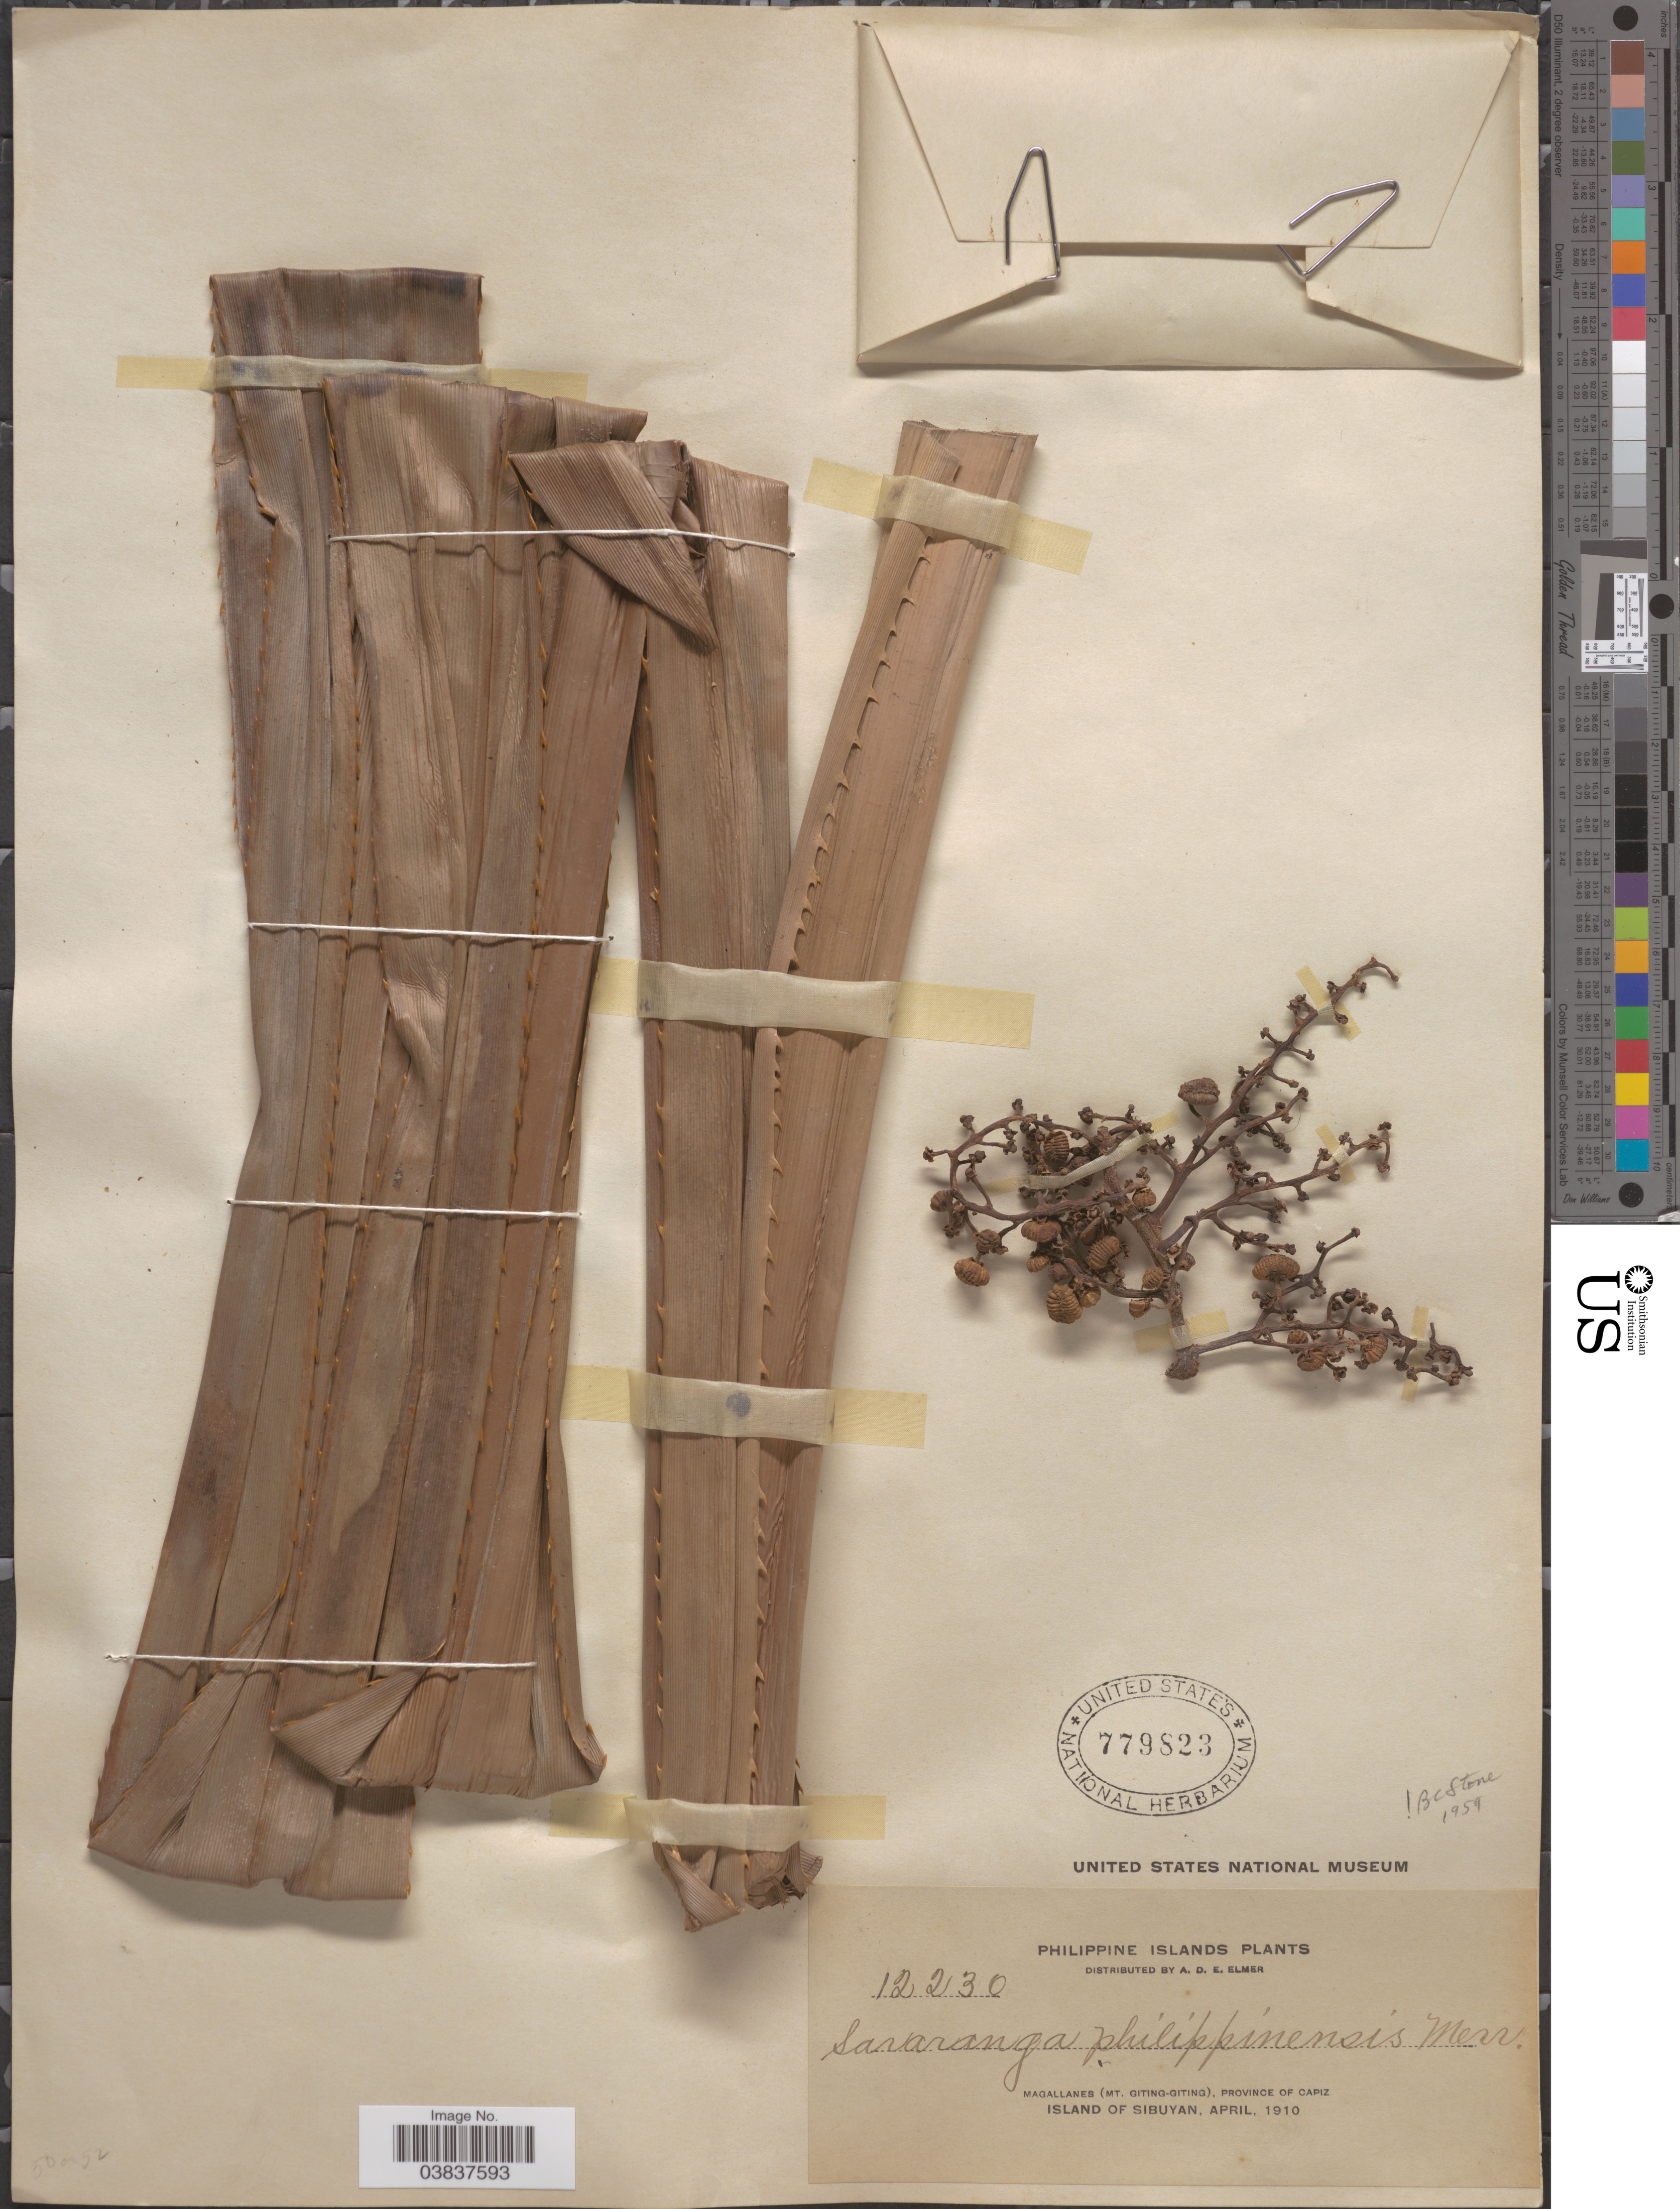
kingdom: Plantae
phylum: Tracheophyta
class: Liliopsida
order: Pandanales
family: Pandanaceae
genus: Sararanga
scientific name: Sararanga philippinensis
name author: Merr.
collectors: A. D. E. Elmer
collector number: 12230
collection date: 1910-04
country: Philippines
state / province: Western Visayas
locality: Magallanes (Mt. Giting-Giting), Province of Capiz. Island of Sibuyan.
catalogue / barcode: US 779823